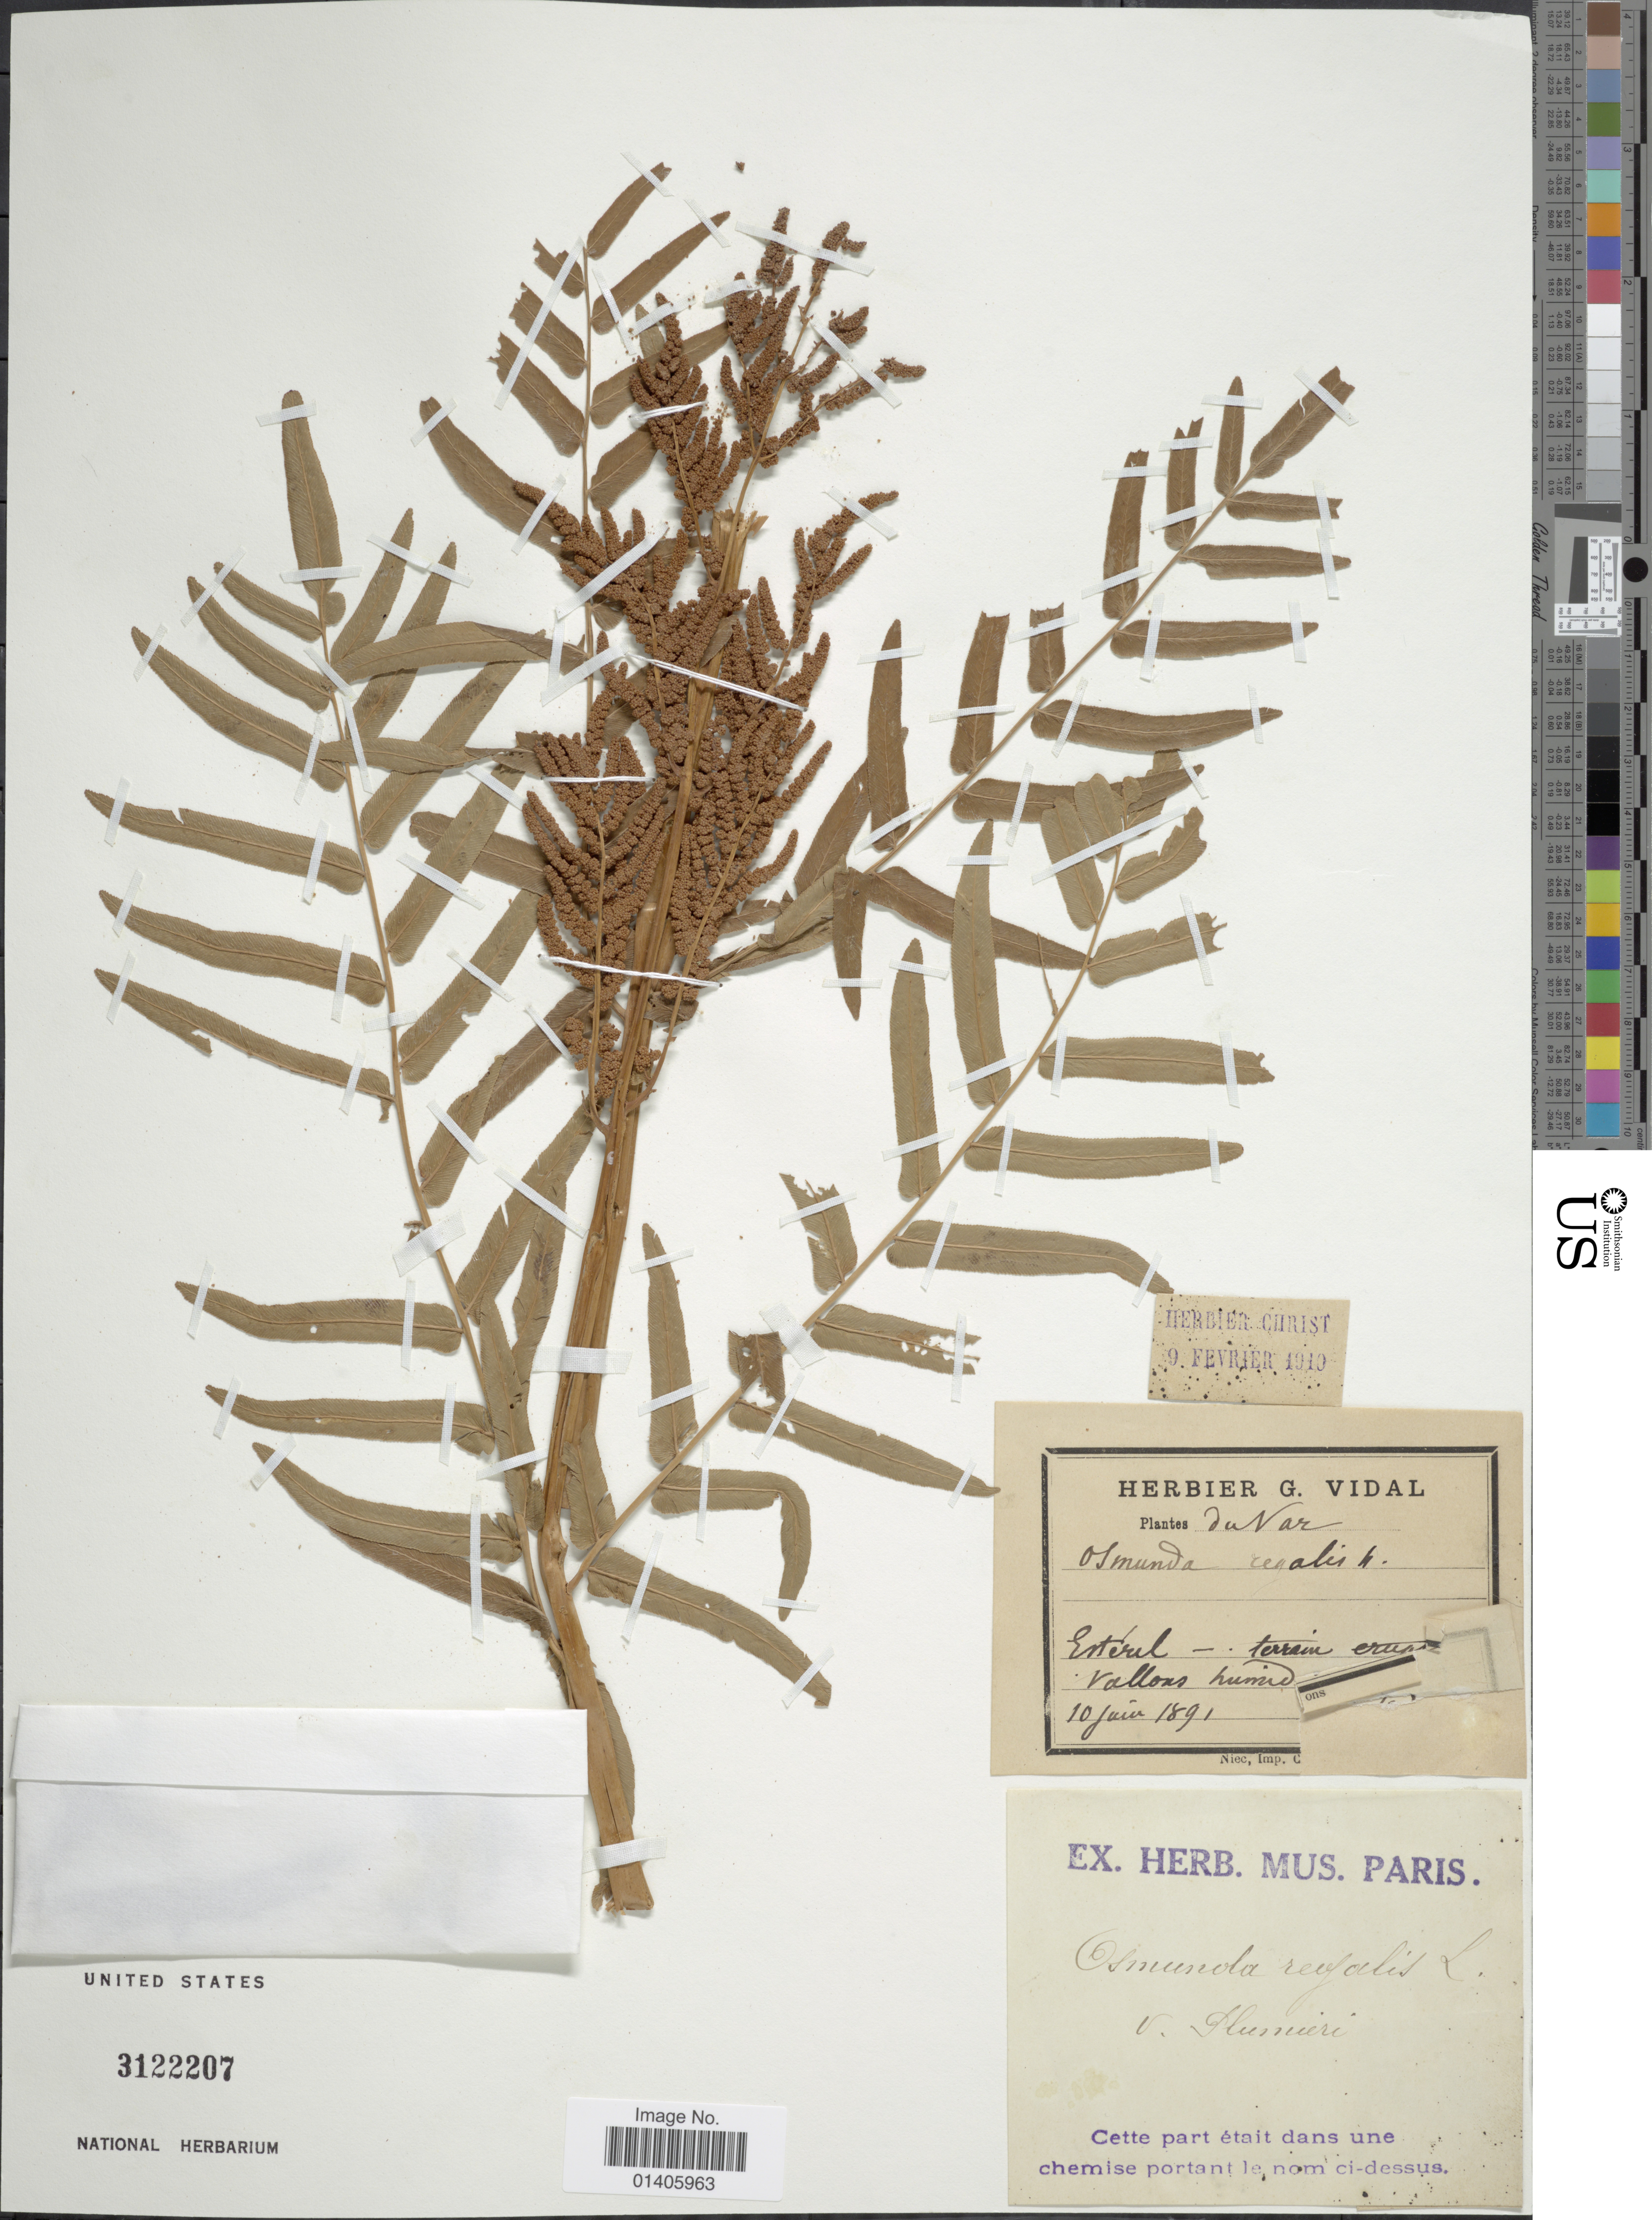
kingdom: Plantae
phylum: Tracheophyta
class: Polypodiopsida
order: Osmundales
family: Osmundaceae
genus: Osmunda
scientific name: Osmunda regalis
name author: L.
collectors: G. Vidal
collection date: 1891-06-10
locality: Du Nar, Esterel - terran [illegible text] Vallons humid[interpreted]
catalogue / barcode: US 3122207